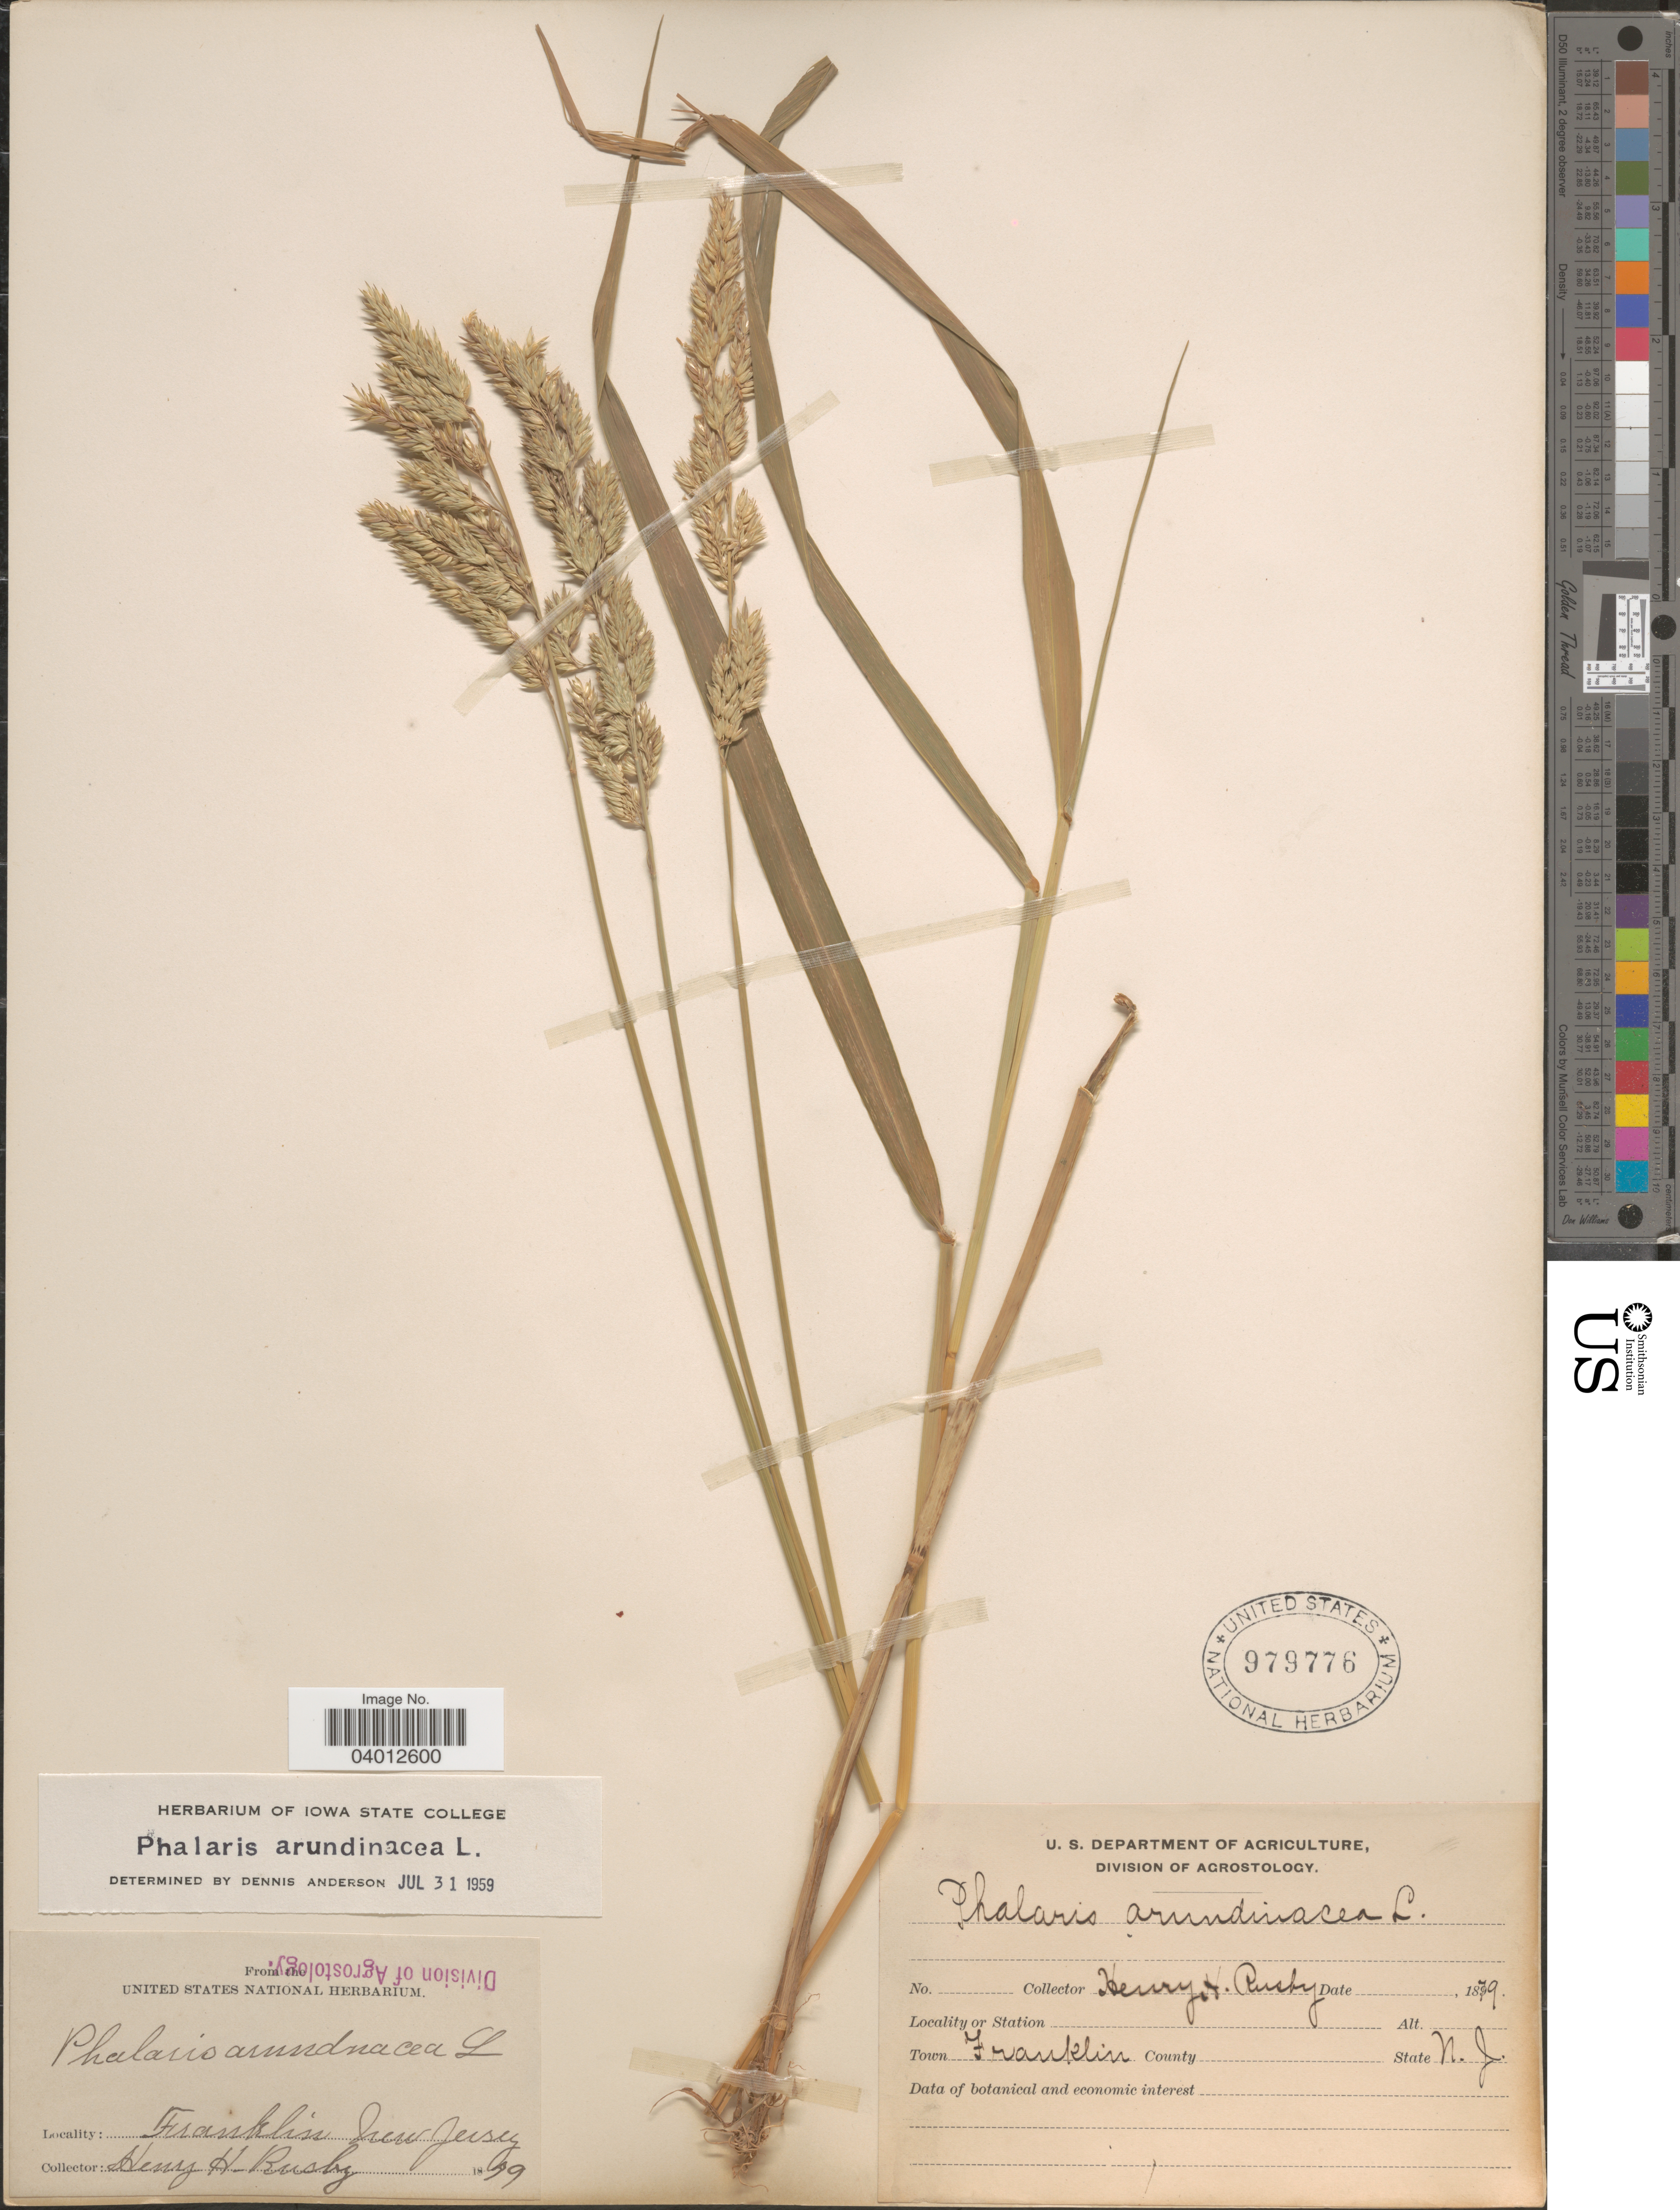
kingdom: Plantae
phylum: Tracheophyta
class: Liliopsida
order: Poales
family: Poaceae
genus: Phalaris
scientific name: Phalaris arundinacea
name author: L.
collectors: H. H. Rusby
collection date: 1879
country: United States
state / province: New Jersey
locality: Town Franklin.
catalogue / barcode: US 979776